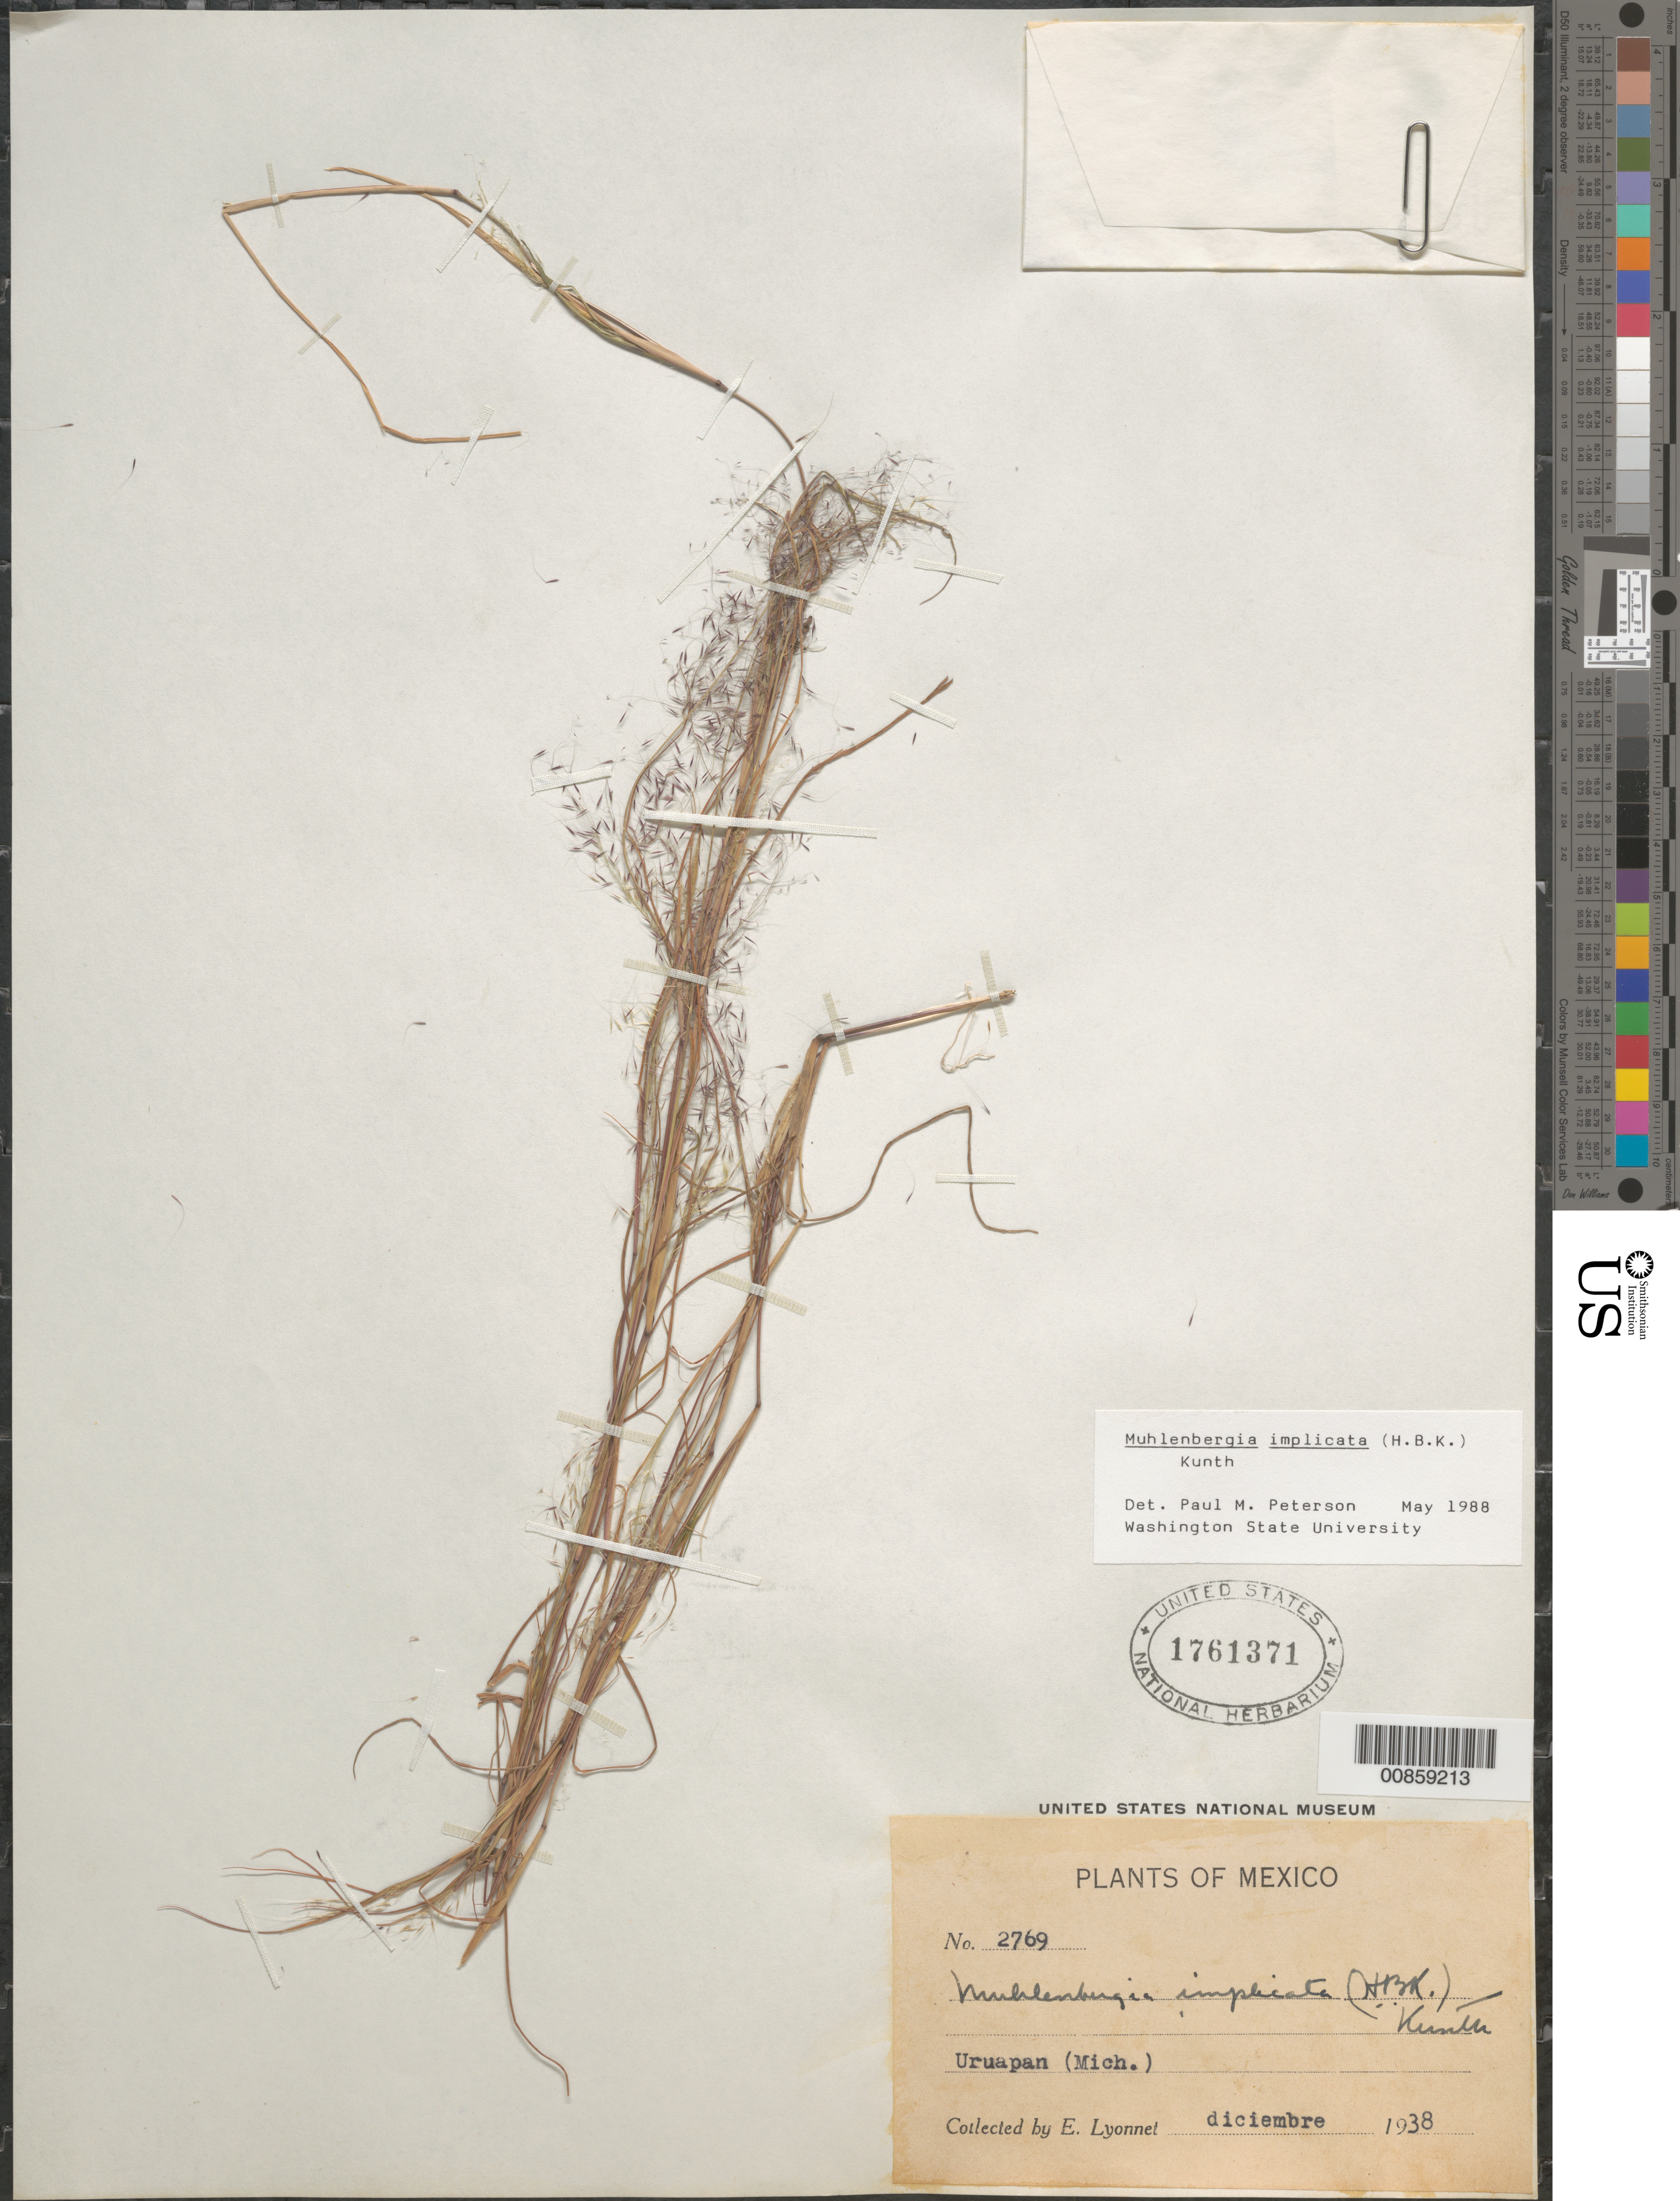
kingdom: Plantae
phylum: Tracheophyta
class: Liliopsida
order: Poales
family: Poaceae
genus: Muhlenbergia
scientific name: Muhlenbergia implicata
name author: (Kunth) Trin.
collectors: Bro. E. Lyonnet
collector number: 2769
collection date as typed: Dec 1938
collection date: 1938-12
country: Mexico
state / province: Michoacan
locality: Uruapan, Mich.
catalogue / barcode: US 1761371